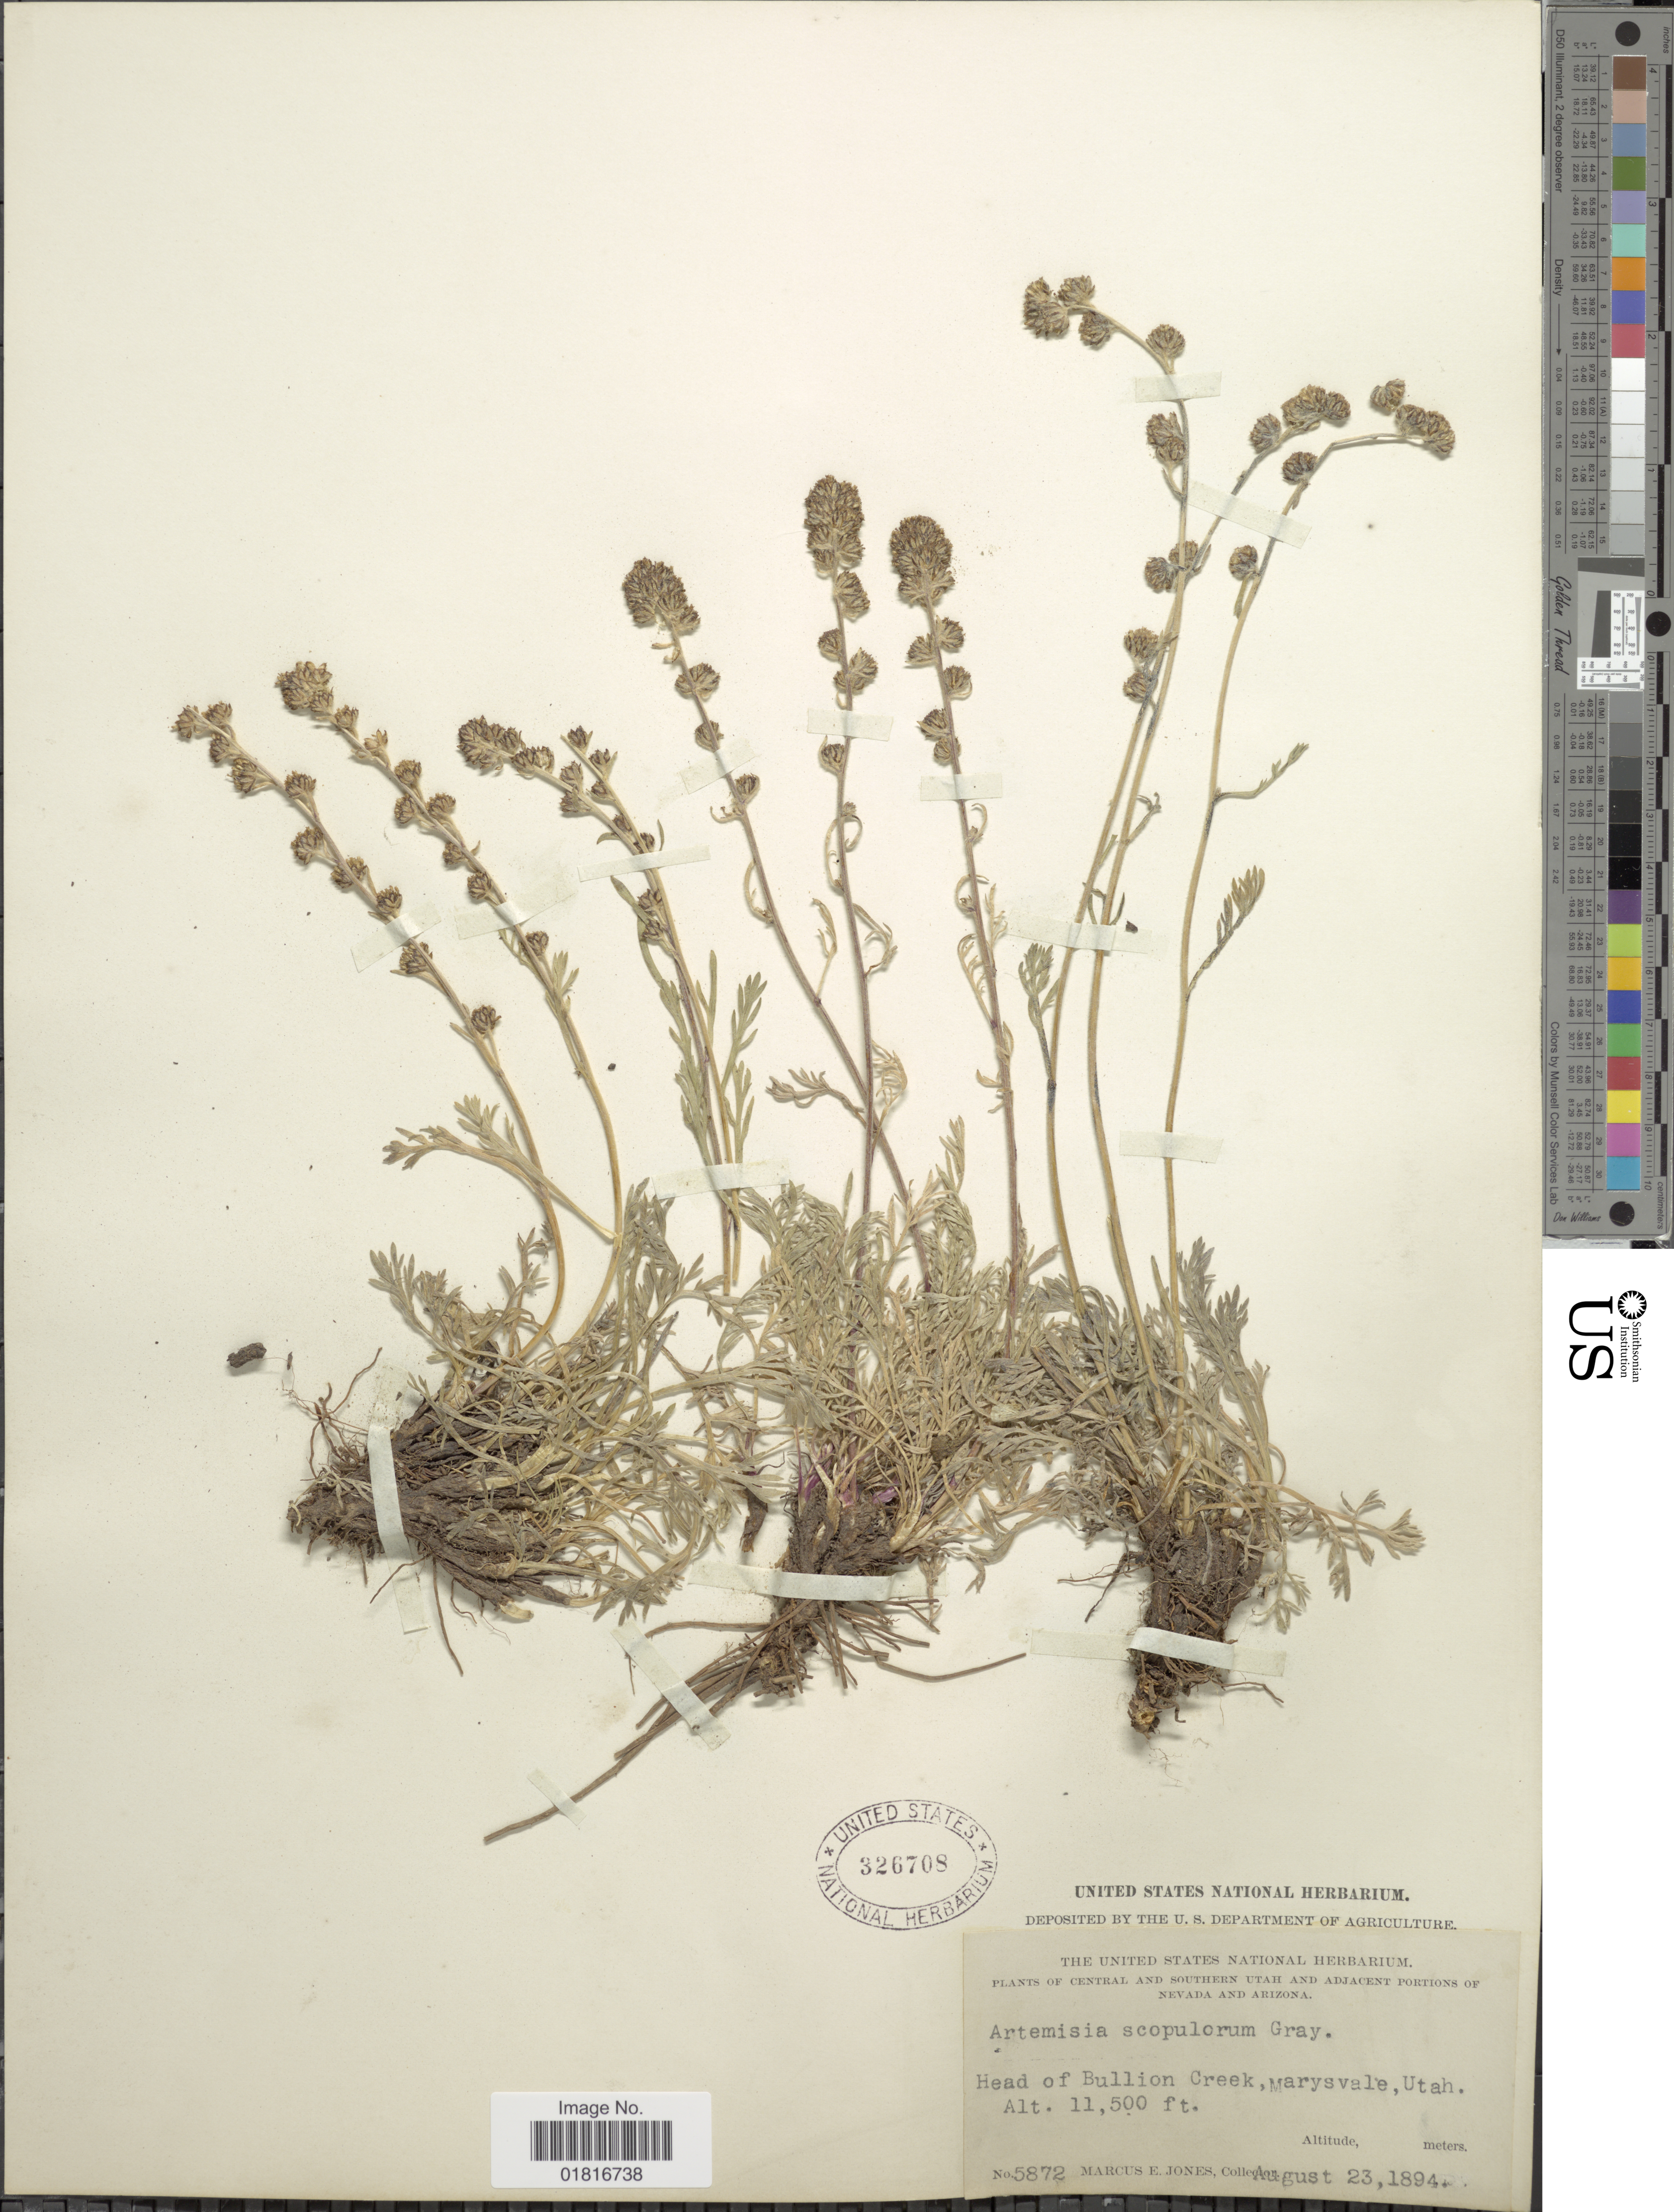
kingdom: Plantae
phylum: Tracheophyta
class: Magnoliopsida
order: Asterales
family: Asteraceae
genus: Artemisia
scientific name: Artemisia scopulorum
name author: A. Gray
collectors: M. E. Jones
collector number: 5872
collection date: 1894-08-23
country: United States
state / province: Utah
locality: Central and Southern Utah and Adjacent Portions of Nevada and Arizona, Head of Bullion Creek, Marysvale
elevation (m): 3505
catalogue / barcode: US 326708